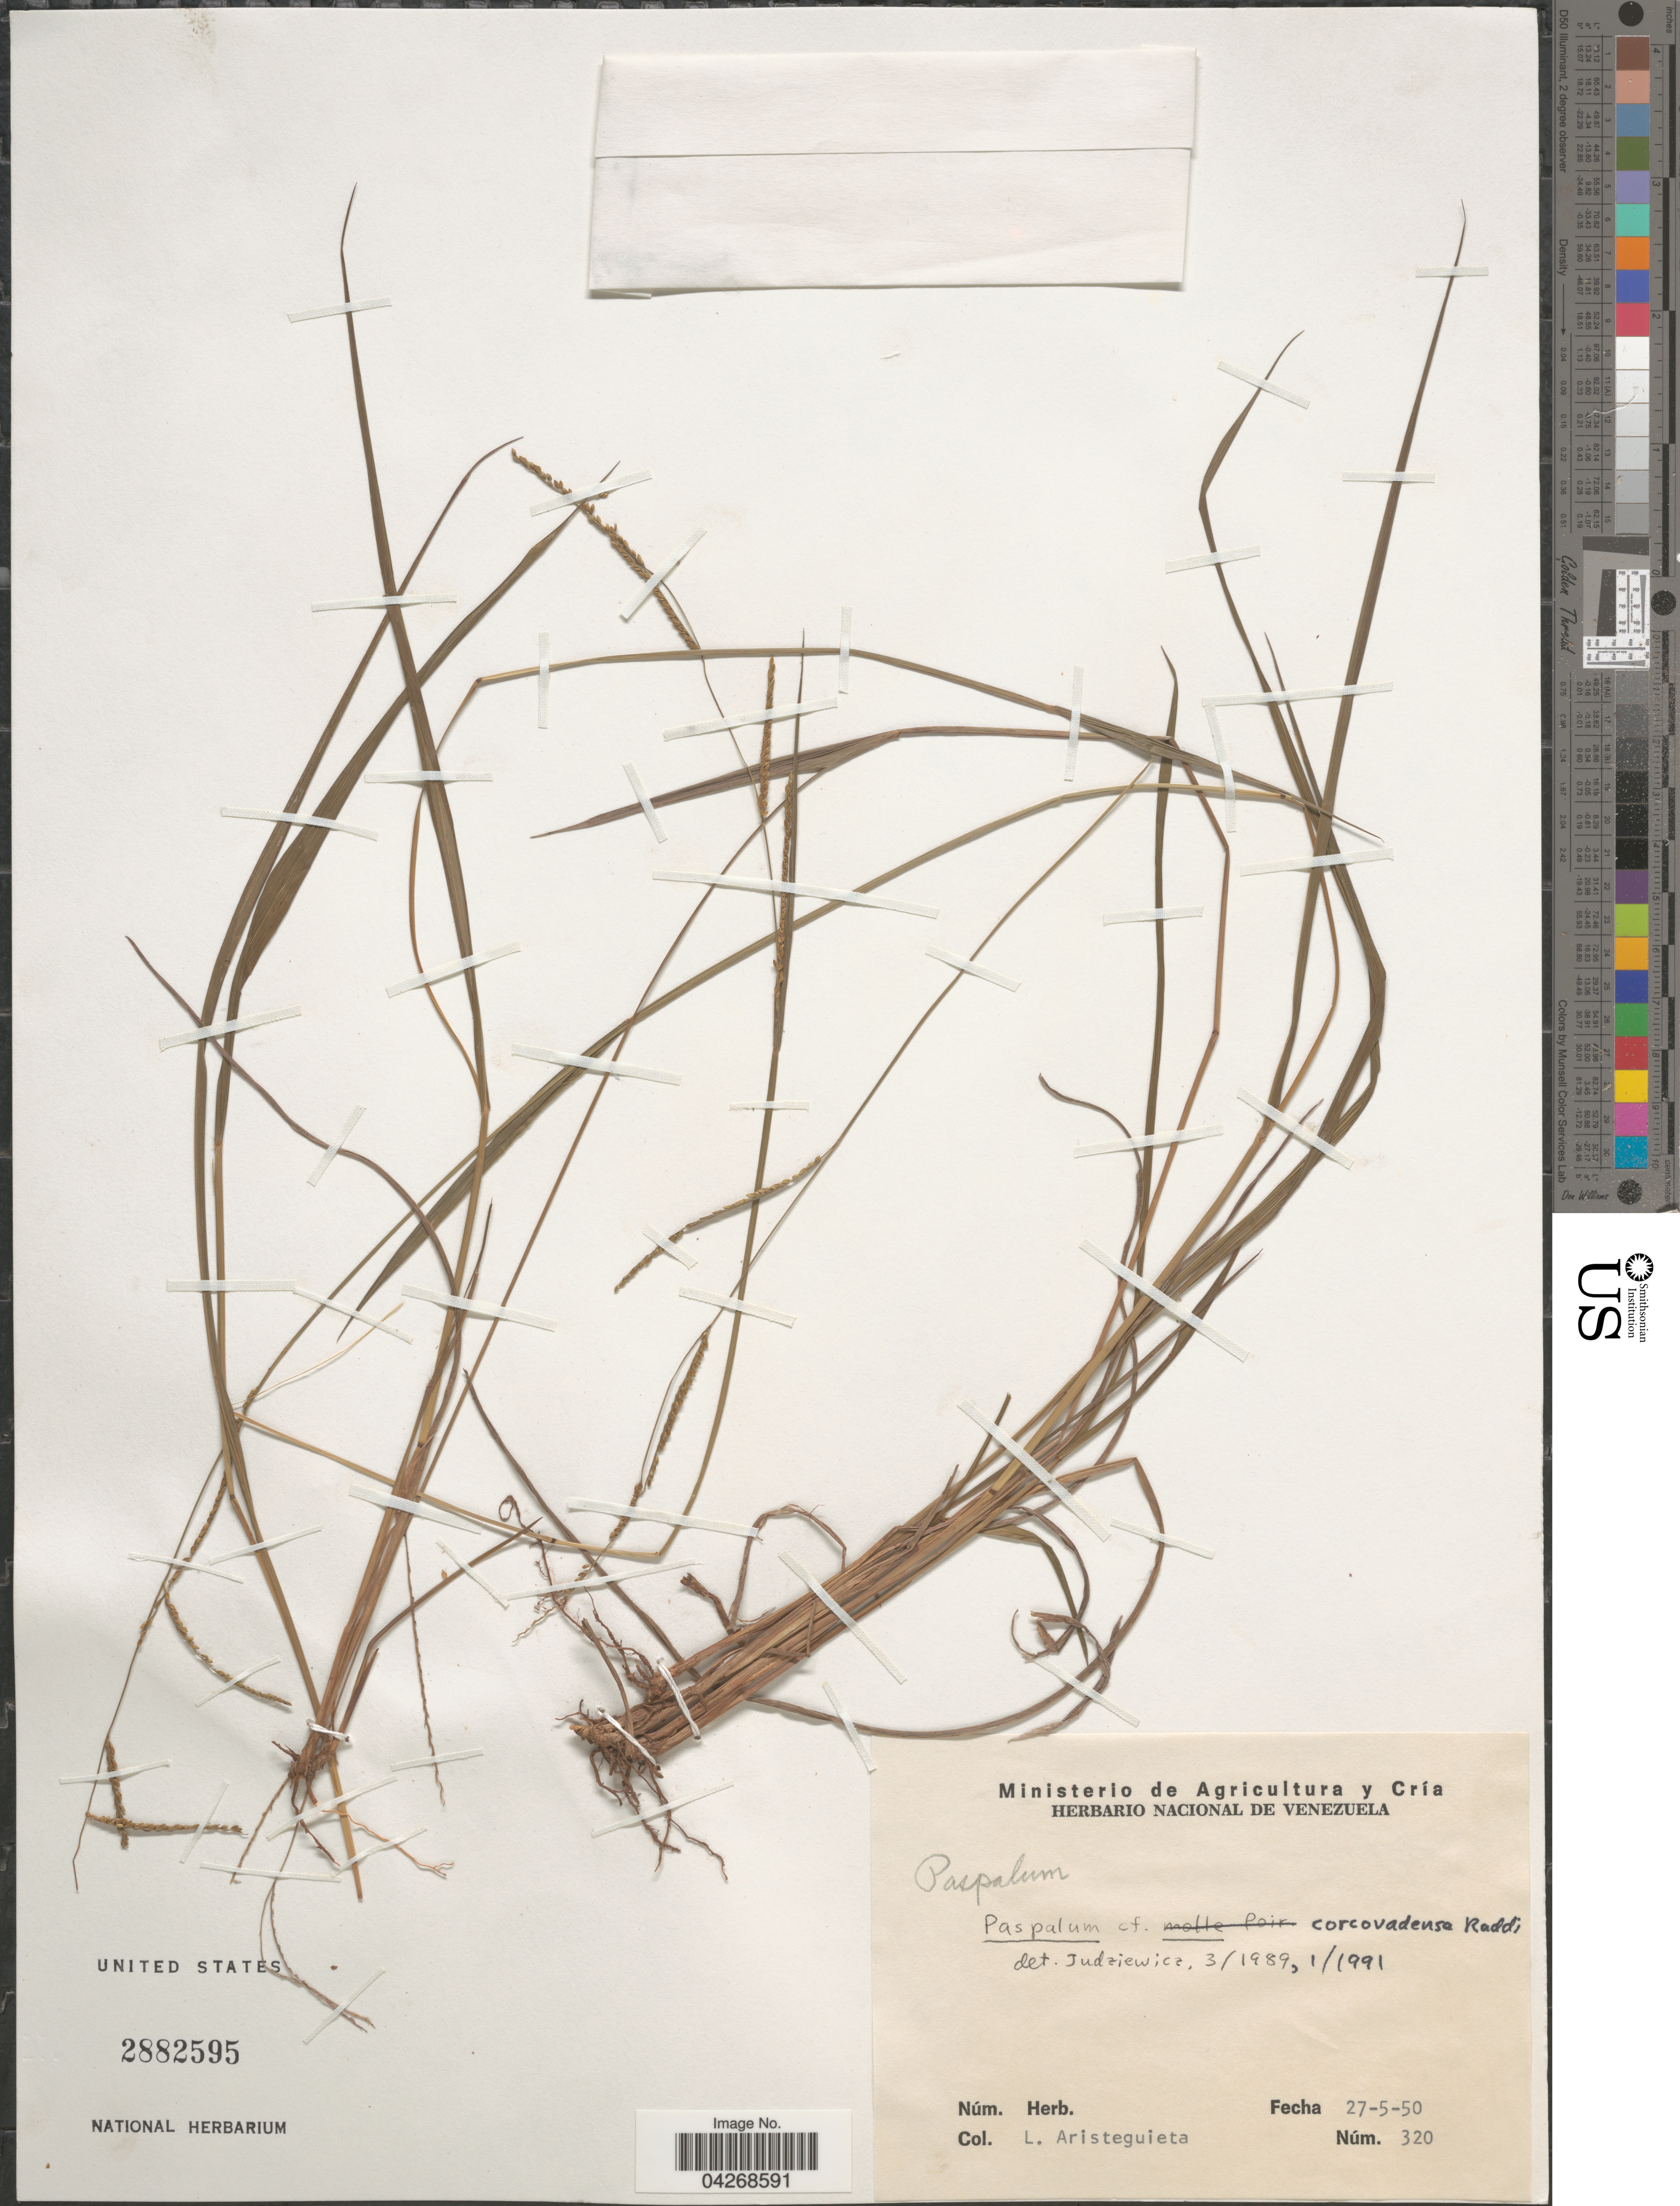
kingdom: Plantae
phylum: Tracheophyta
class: Liliopsida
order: Poales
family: Poaceae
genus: Paspalum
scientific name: Paspalum corcovadense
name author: Raddi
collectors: L. Aristeguieta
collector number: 320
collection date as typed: Transcribed d/m/y: 27/5/50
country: Venezuela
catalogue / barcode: US 2882595